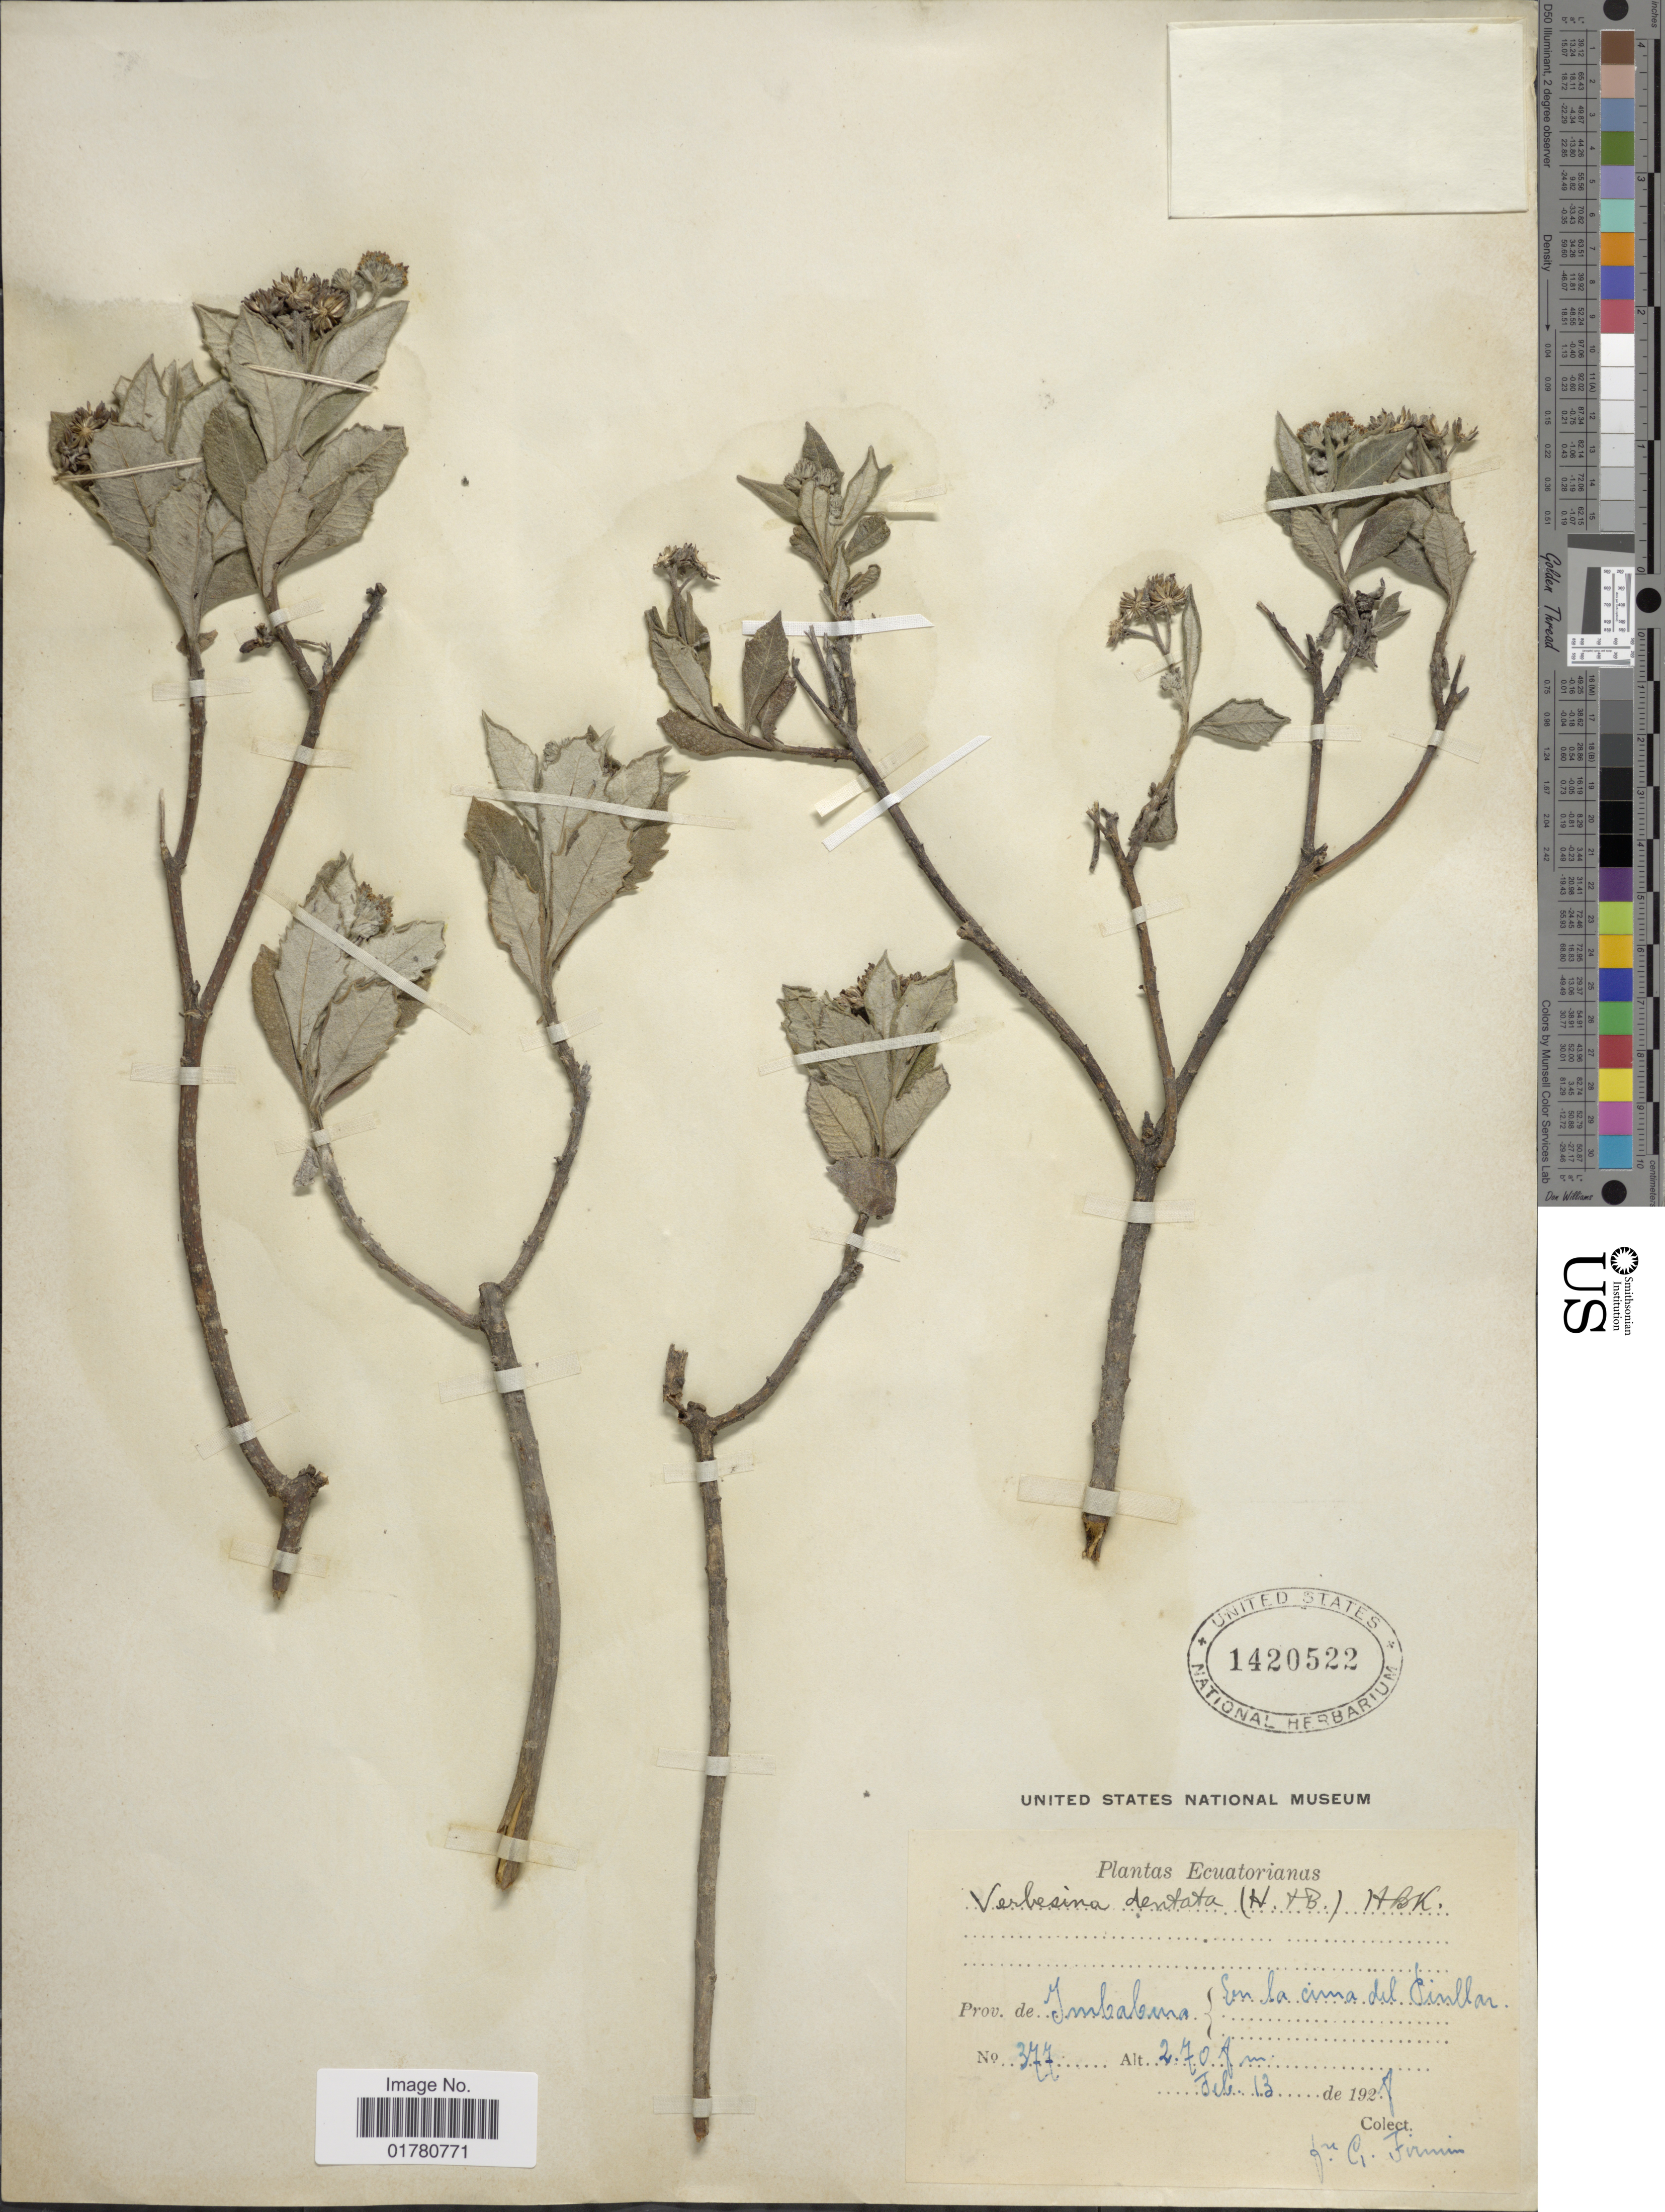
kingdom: Plantae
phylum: Tracheophyta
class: Magnoliopsida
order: Asterales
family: Asteraceae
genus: Verbesina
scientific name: Verbesina dentata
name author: Kunth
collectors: F. Firmin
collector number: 377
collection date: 1928-02-13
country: Ecuador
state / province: Imbabura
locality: En la cima del Piullar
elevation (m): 2708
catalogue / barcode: US 1420522